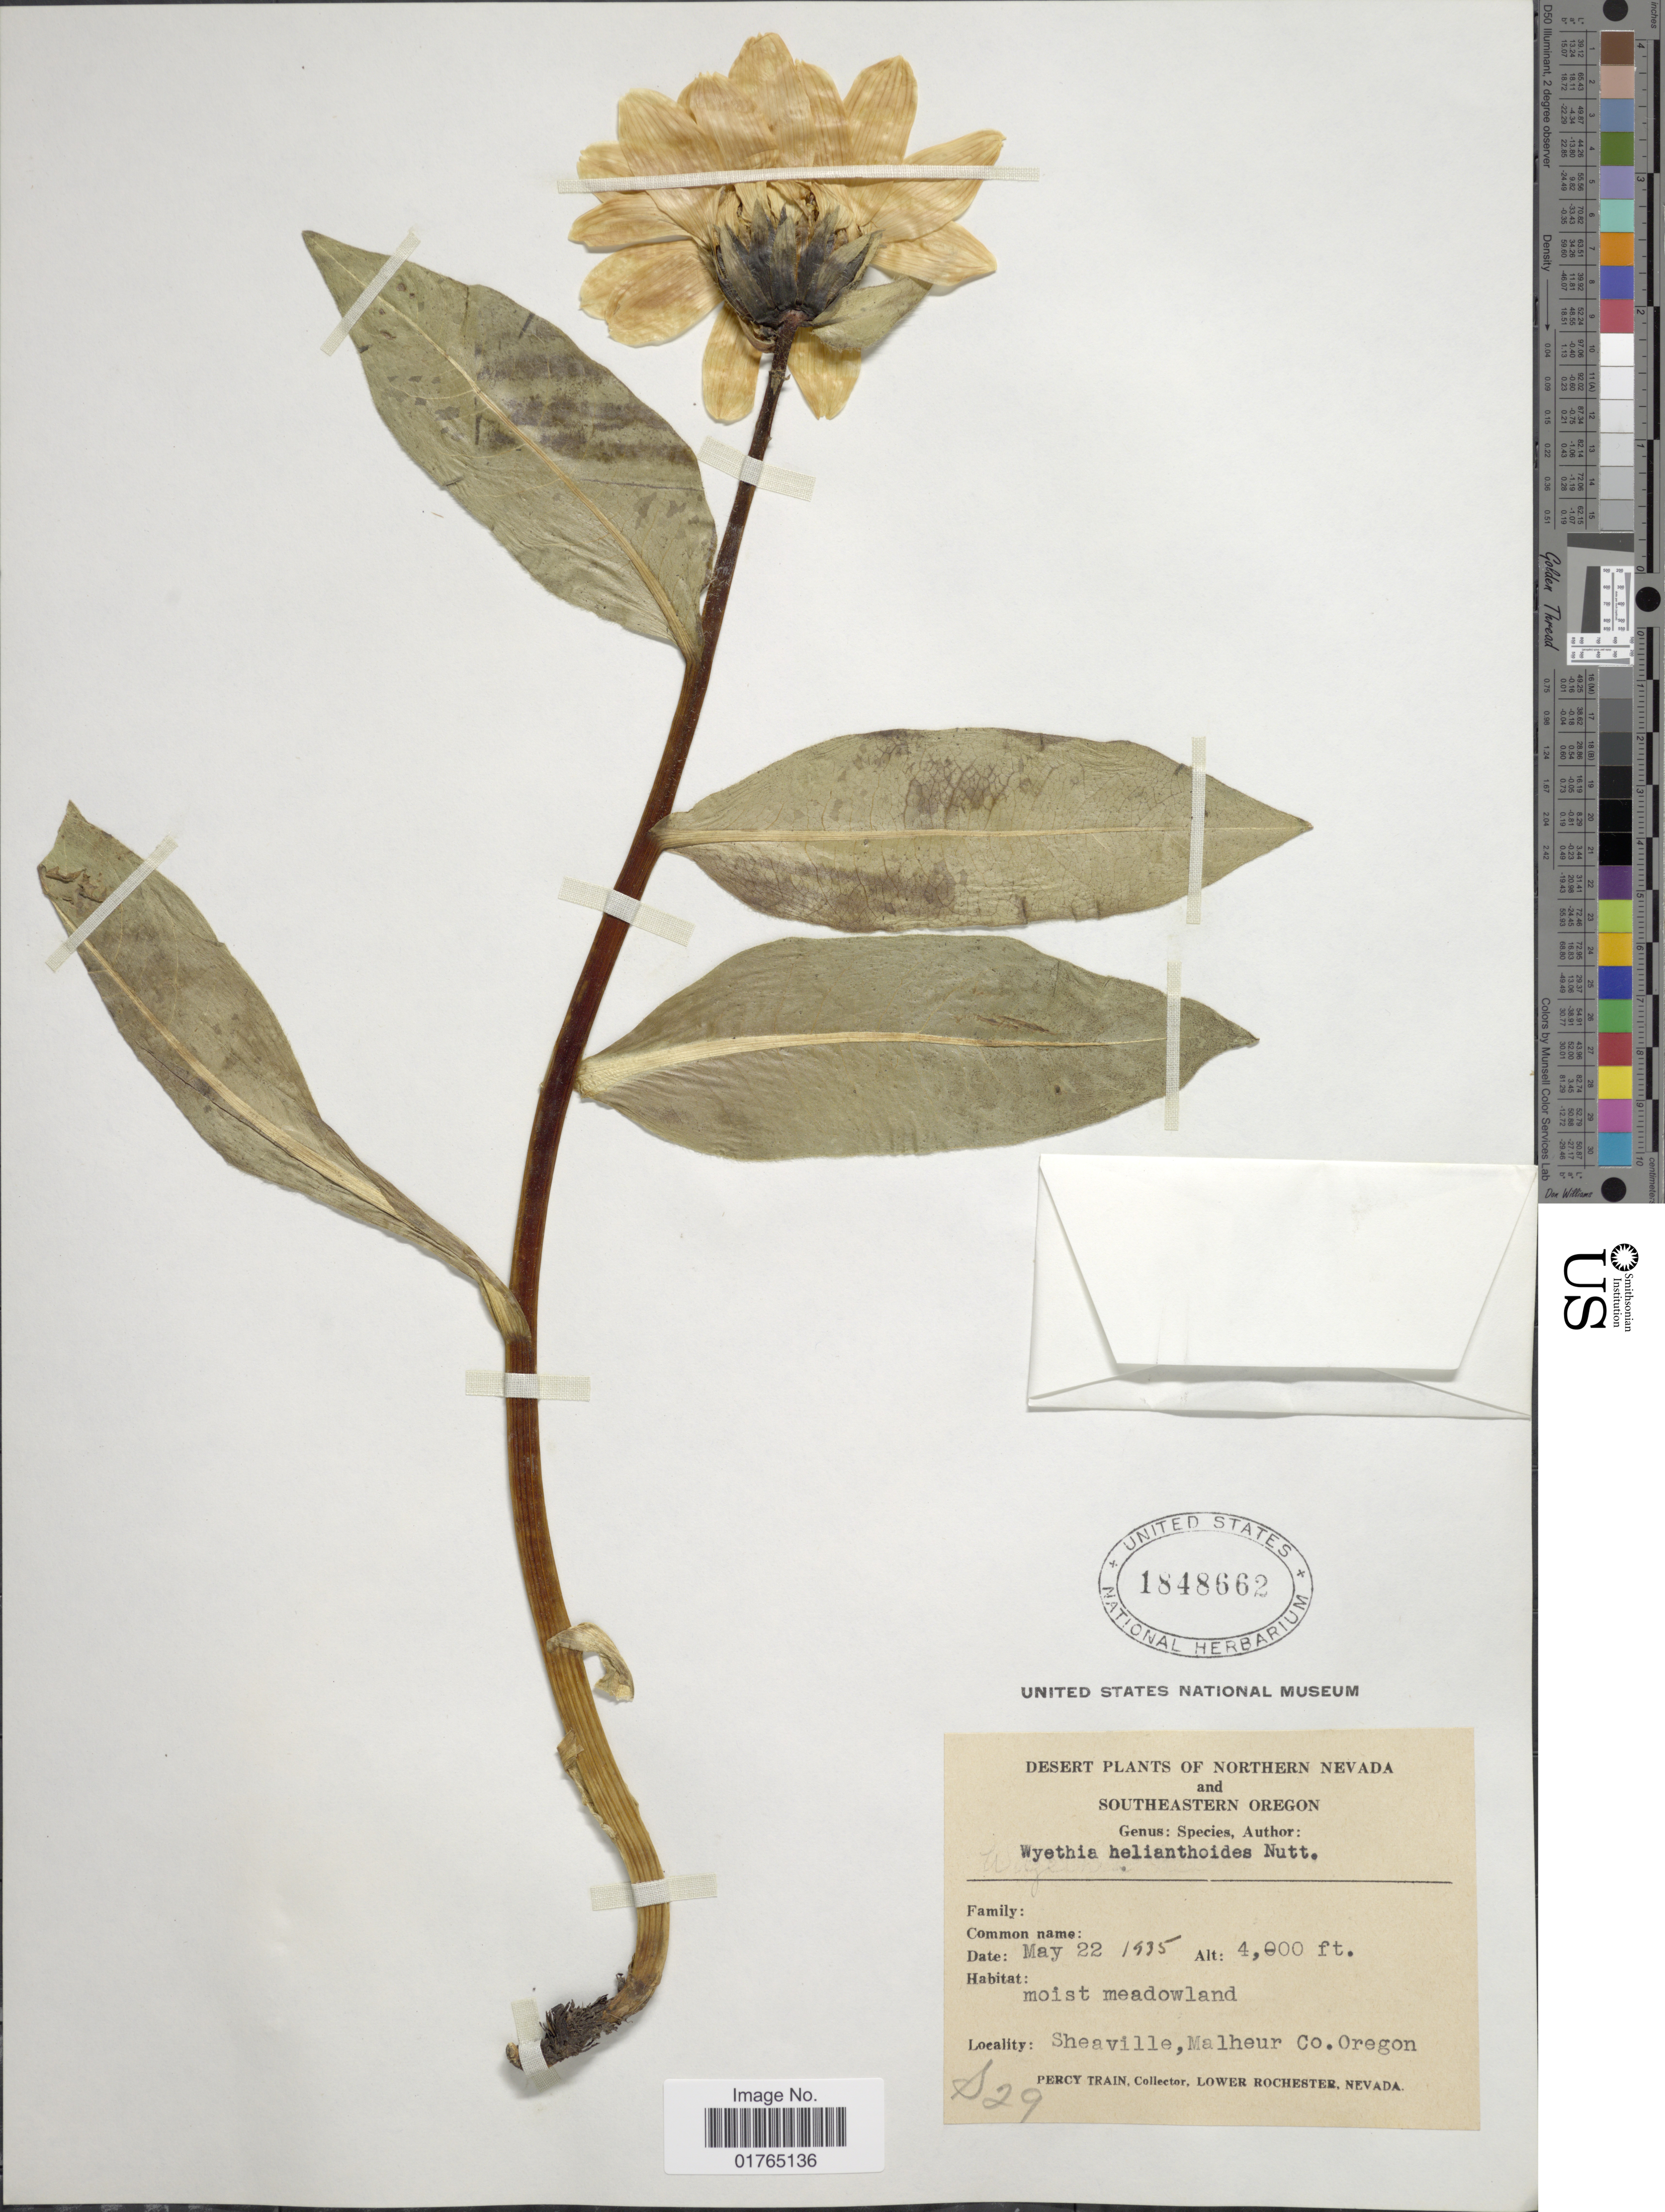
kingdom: Plantae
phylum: Tracheophyta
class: Magnoliopsida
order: Asterales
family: Asteraceae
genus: Wyethia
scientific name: Wyethia helianthoides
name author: Nutt.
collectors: P. Train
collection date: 1935-05-22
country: United States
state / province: Oregon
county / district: Malheur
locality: Sheaville, Malheur Co.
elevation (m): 1219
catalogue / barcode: US 1848662